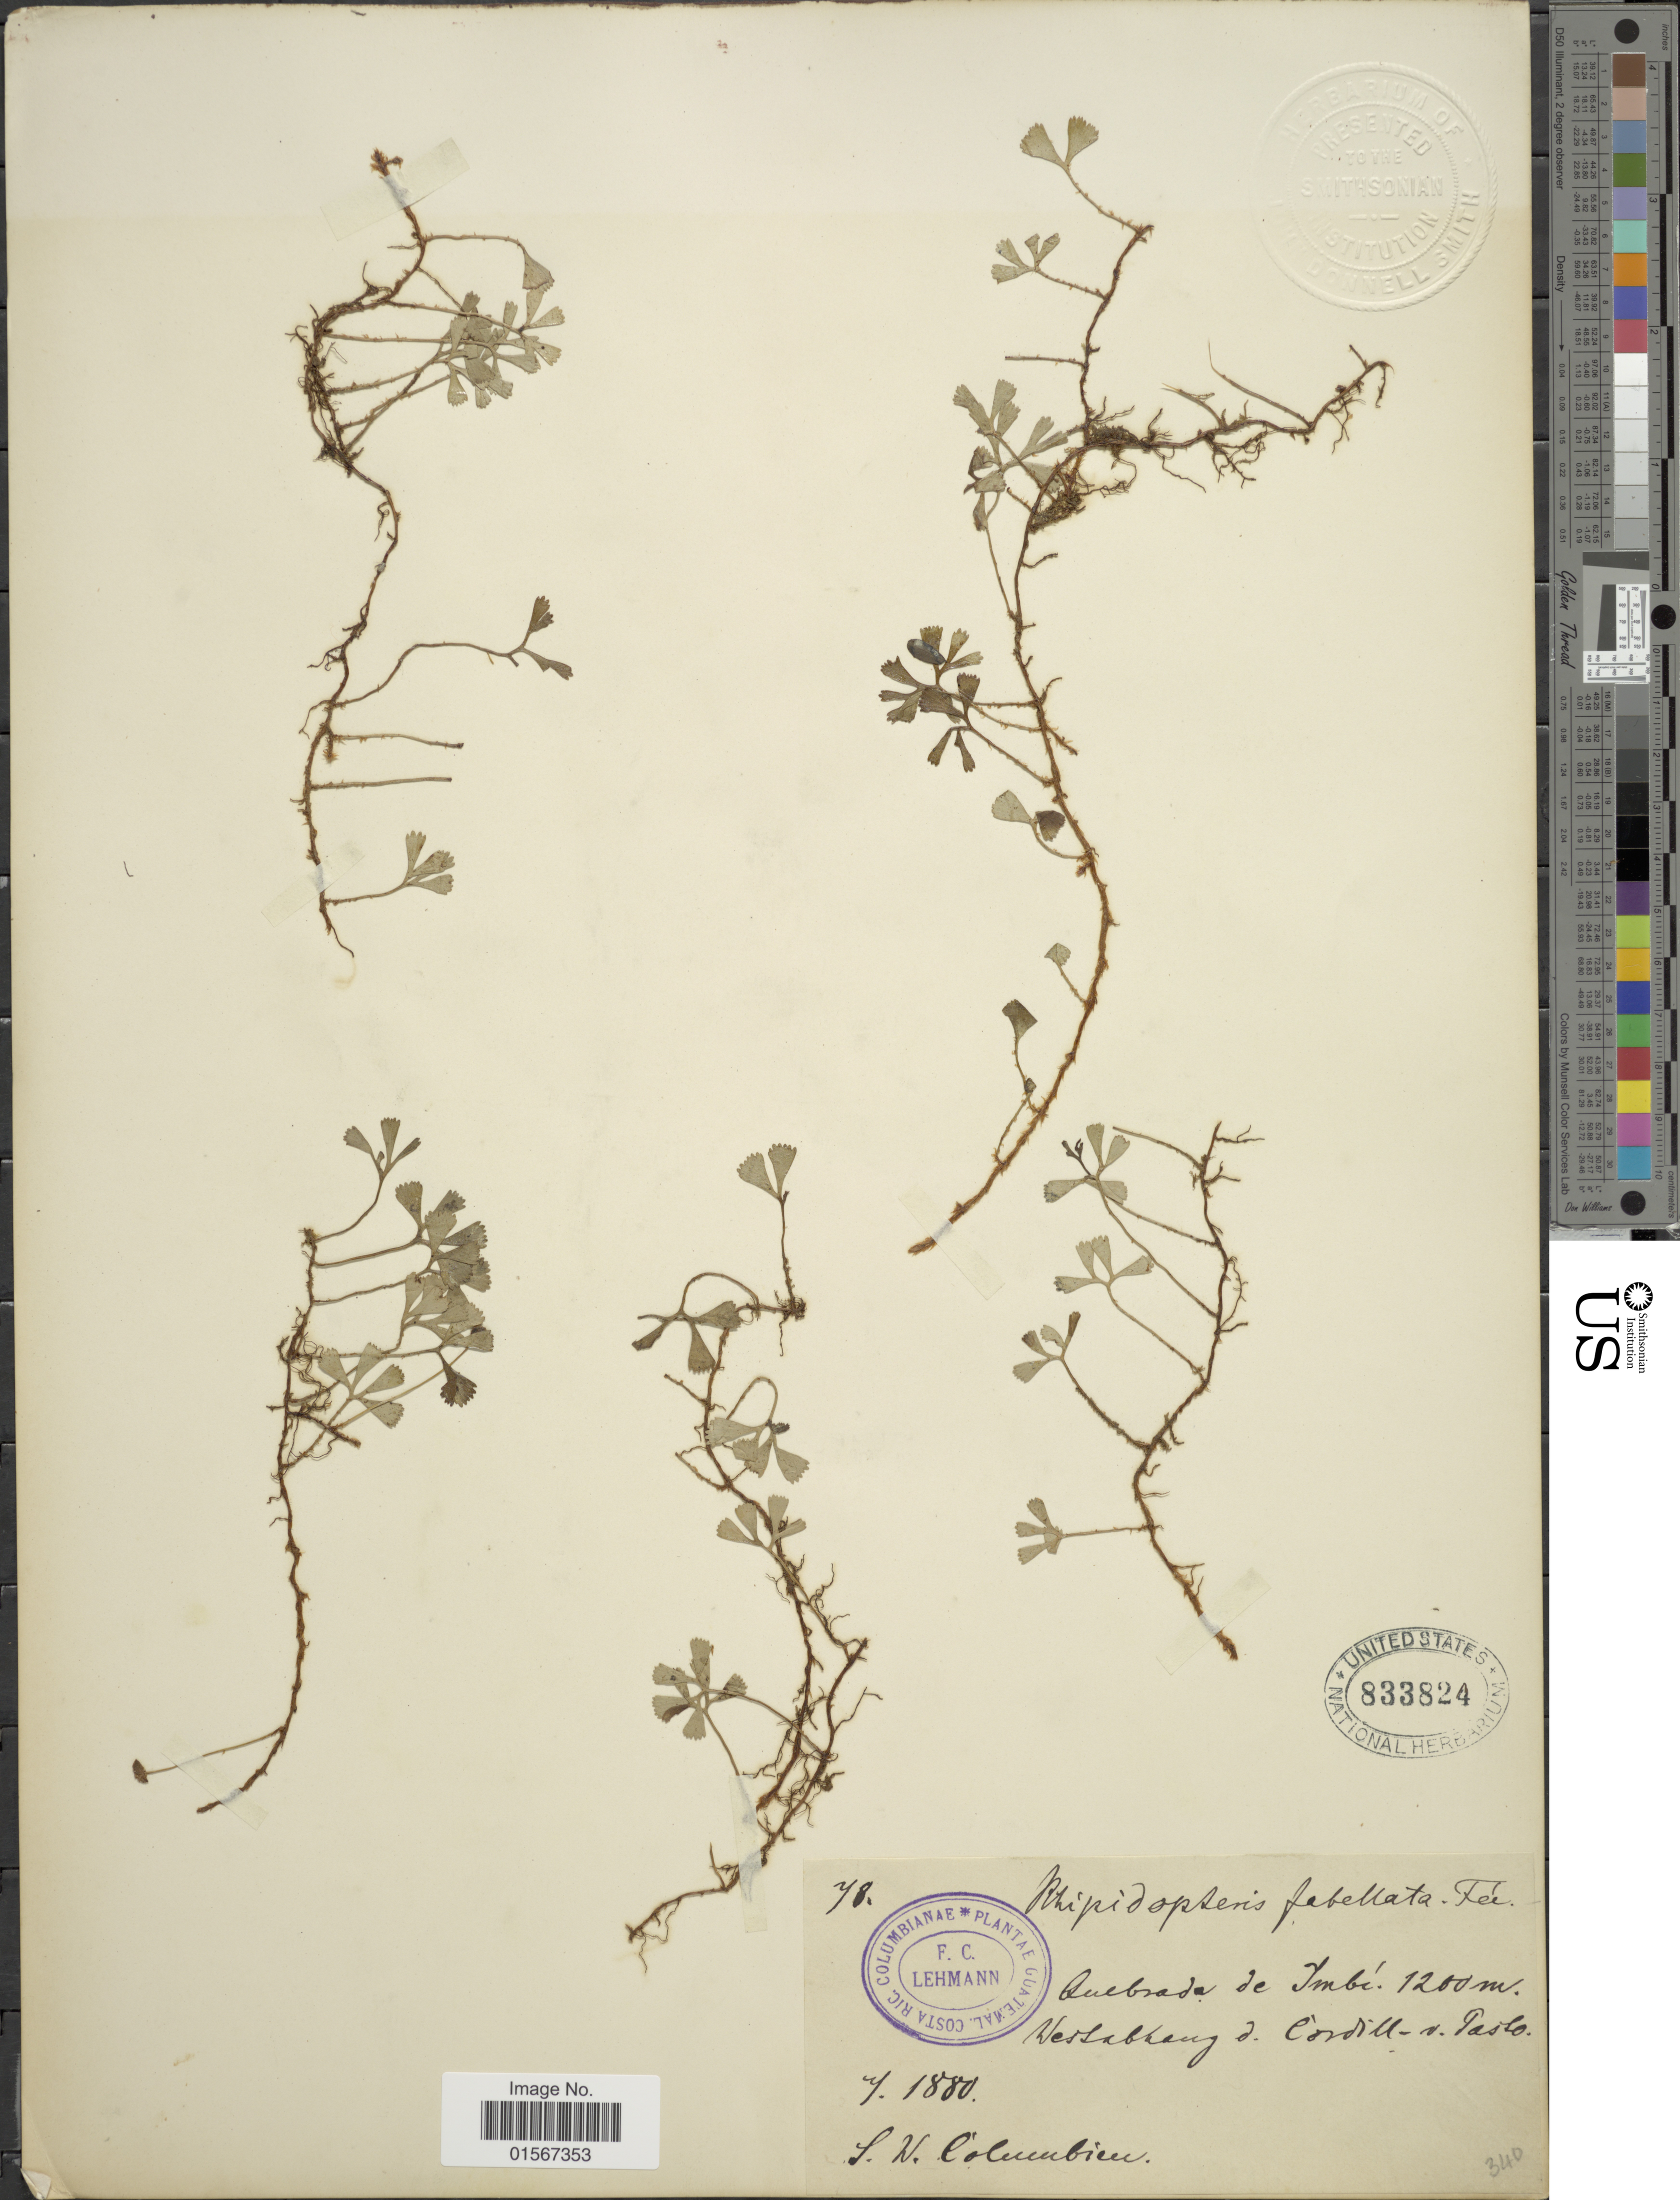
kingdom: Plantae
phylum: Tracheophyta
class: Polypodiopsida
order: Polypodiales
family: Dryopteridaceae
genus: Elaphoglossum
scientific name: Elaphoglossum peltatum f. flabellatum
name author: (Humb. & Bonpl. ex Willd.) Mickel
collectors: F. C. Lehmann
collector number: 78*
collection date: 1880-07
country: Colombia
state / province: Narino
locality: Quebrada de Imbí. Pasto.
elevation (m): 1200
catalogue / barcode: US 833824